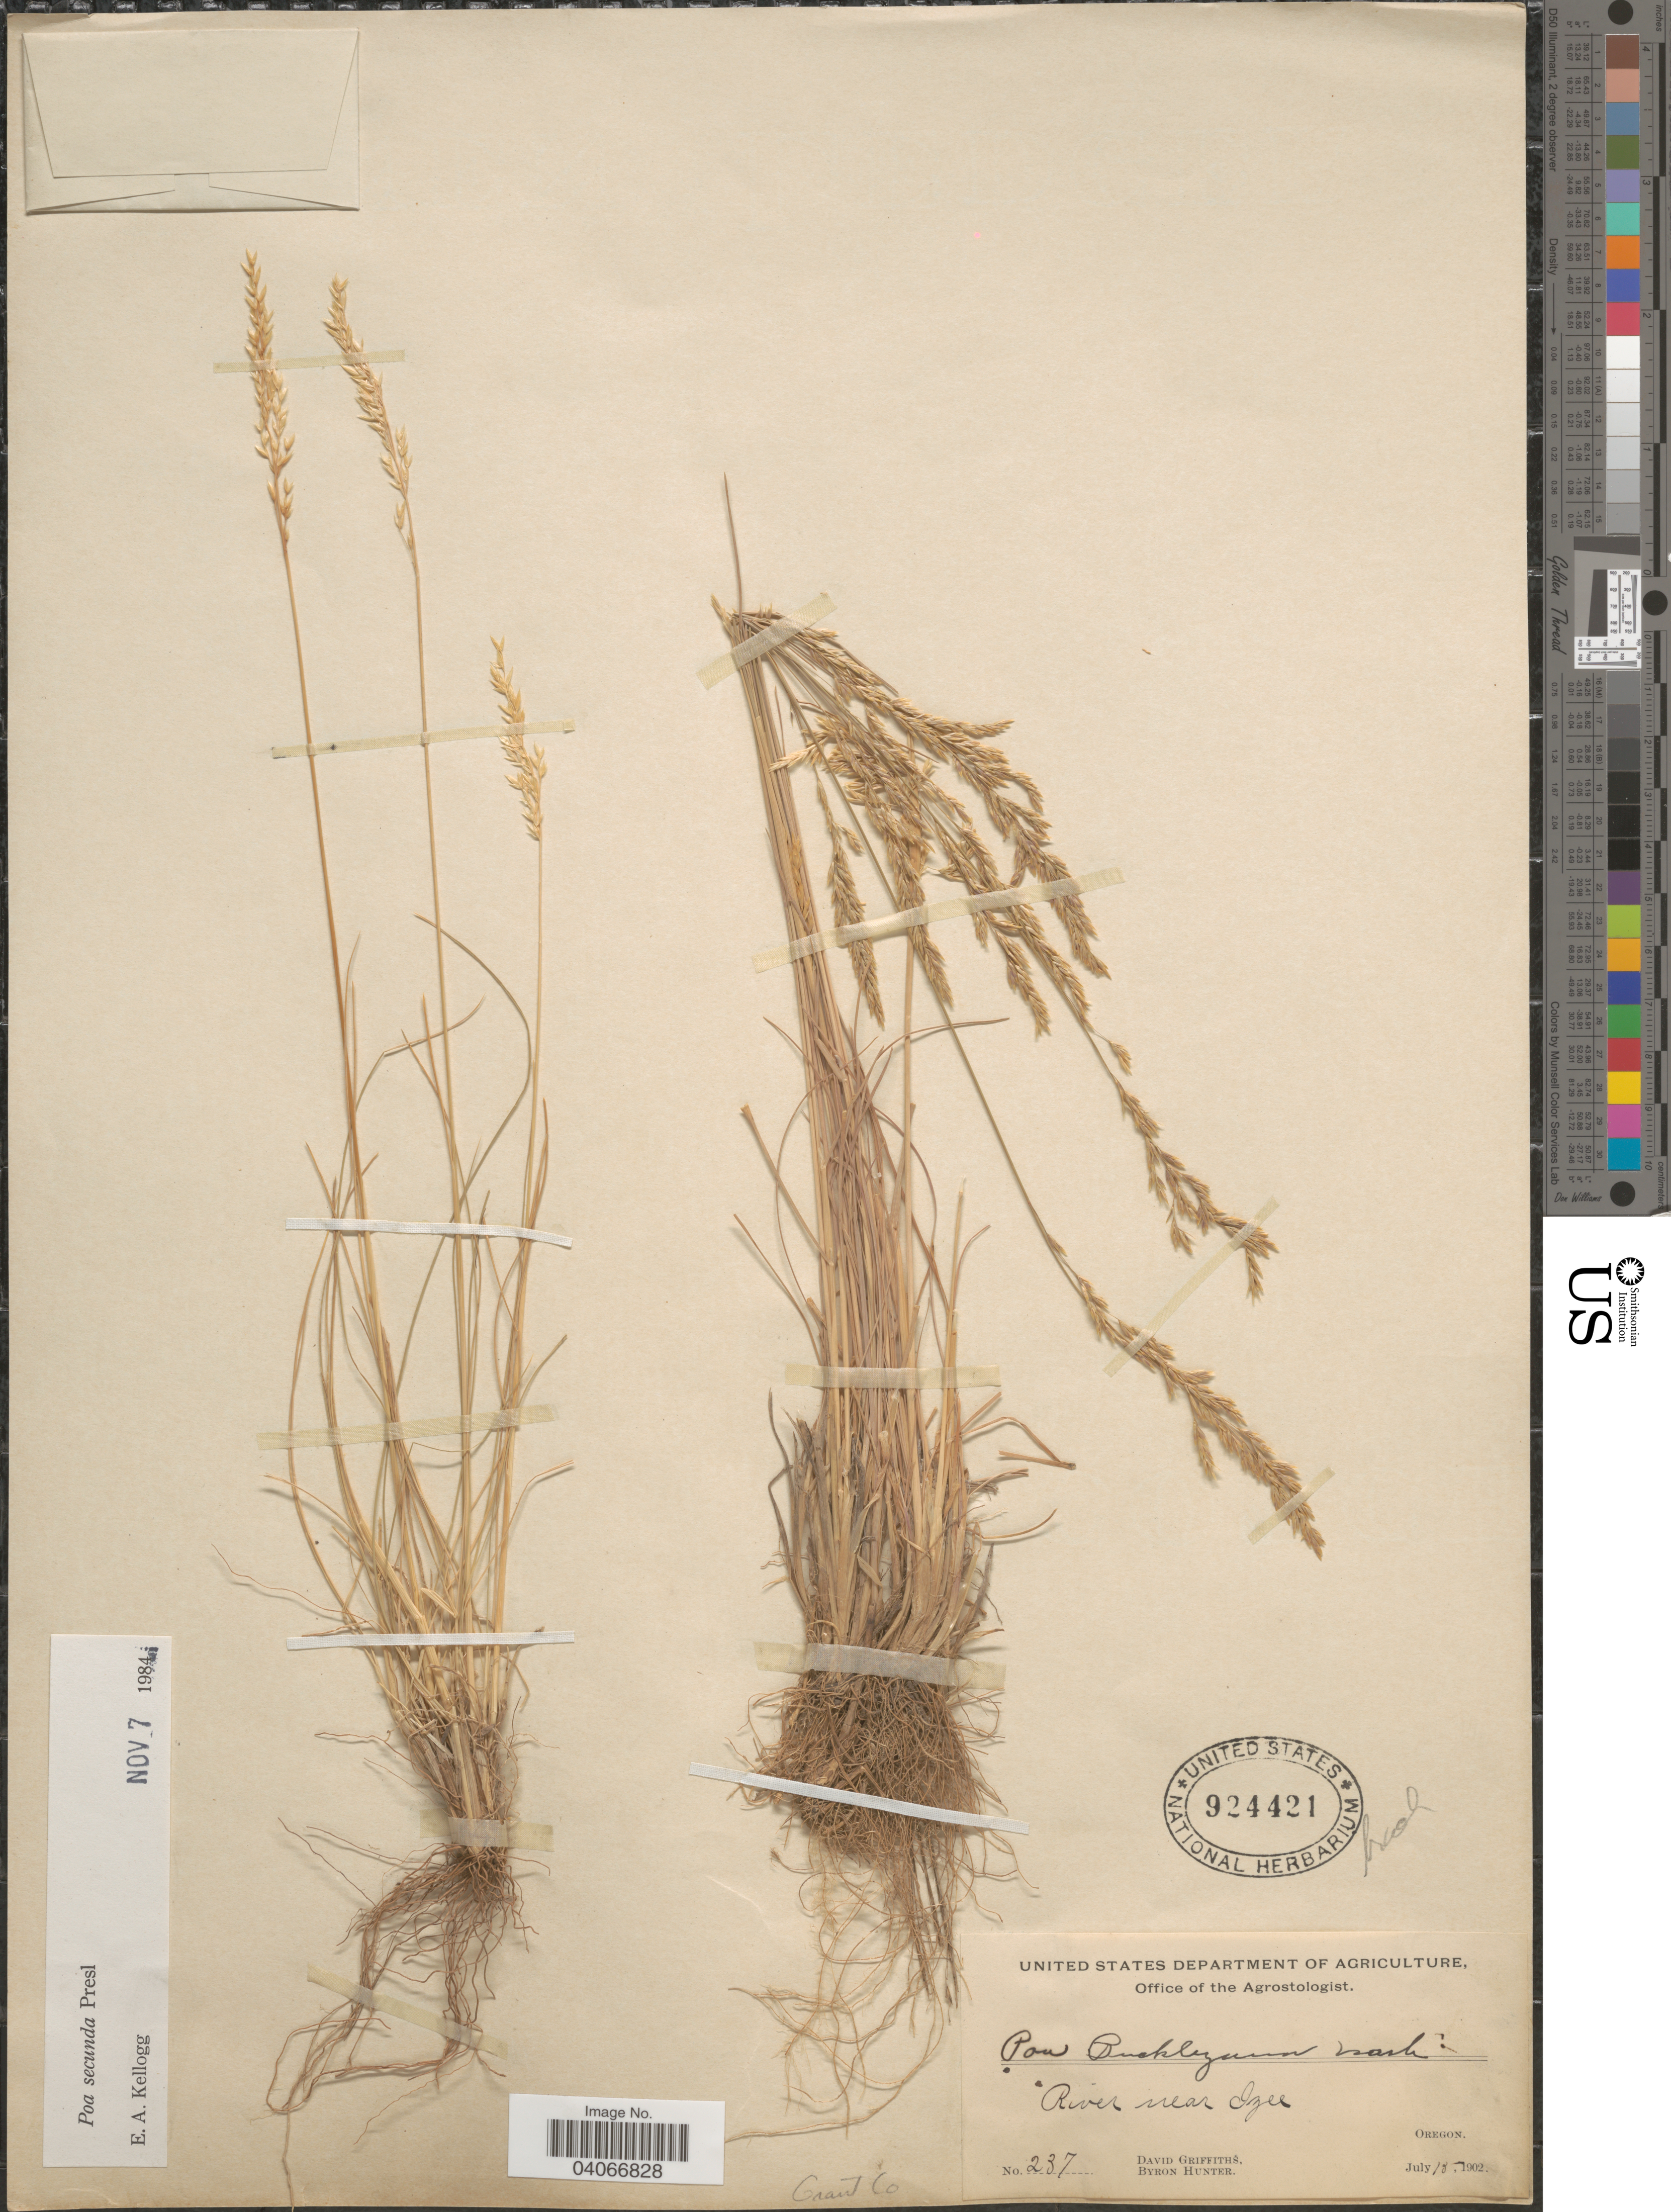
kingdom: Plantae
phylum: Tracheophyta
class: Liliopsida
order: Poales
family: Poaceae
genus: Poa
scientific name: Poa secunda subsp. secunda var. scabrella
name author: (Thurb.) Soreng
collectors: D. Griffiths & B. Hunter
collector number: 237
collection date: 1902-07-13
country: United States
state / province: Oregon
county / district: Grant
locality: River near Izee. Grant Co.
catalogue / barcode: US 924421